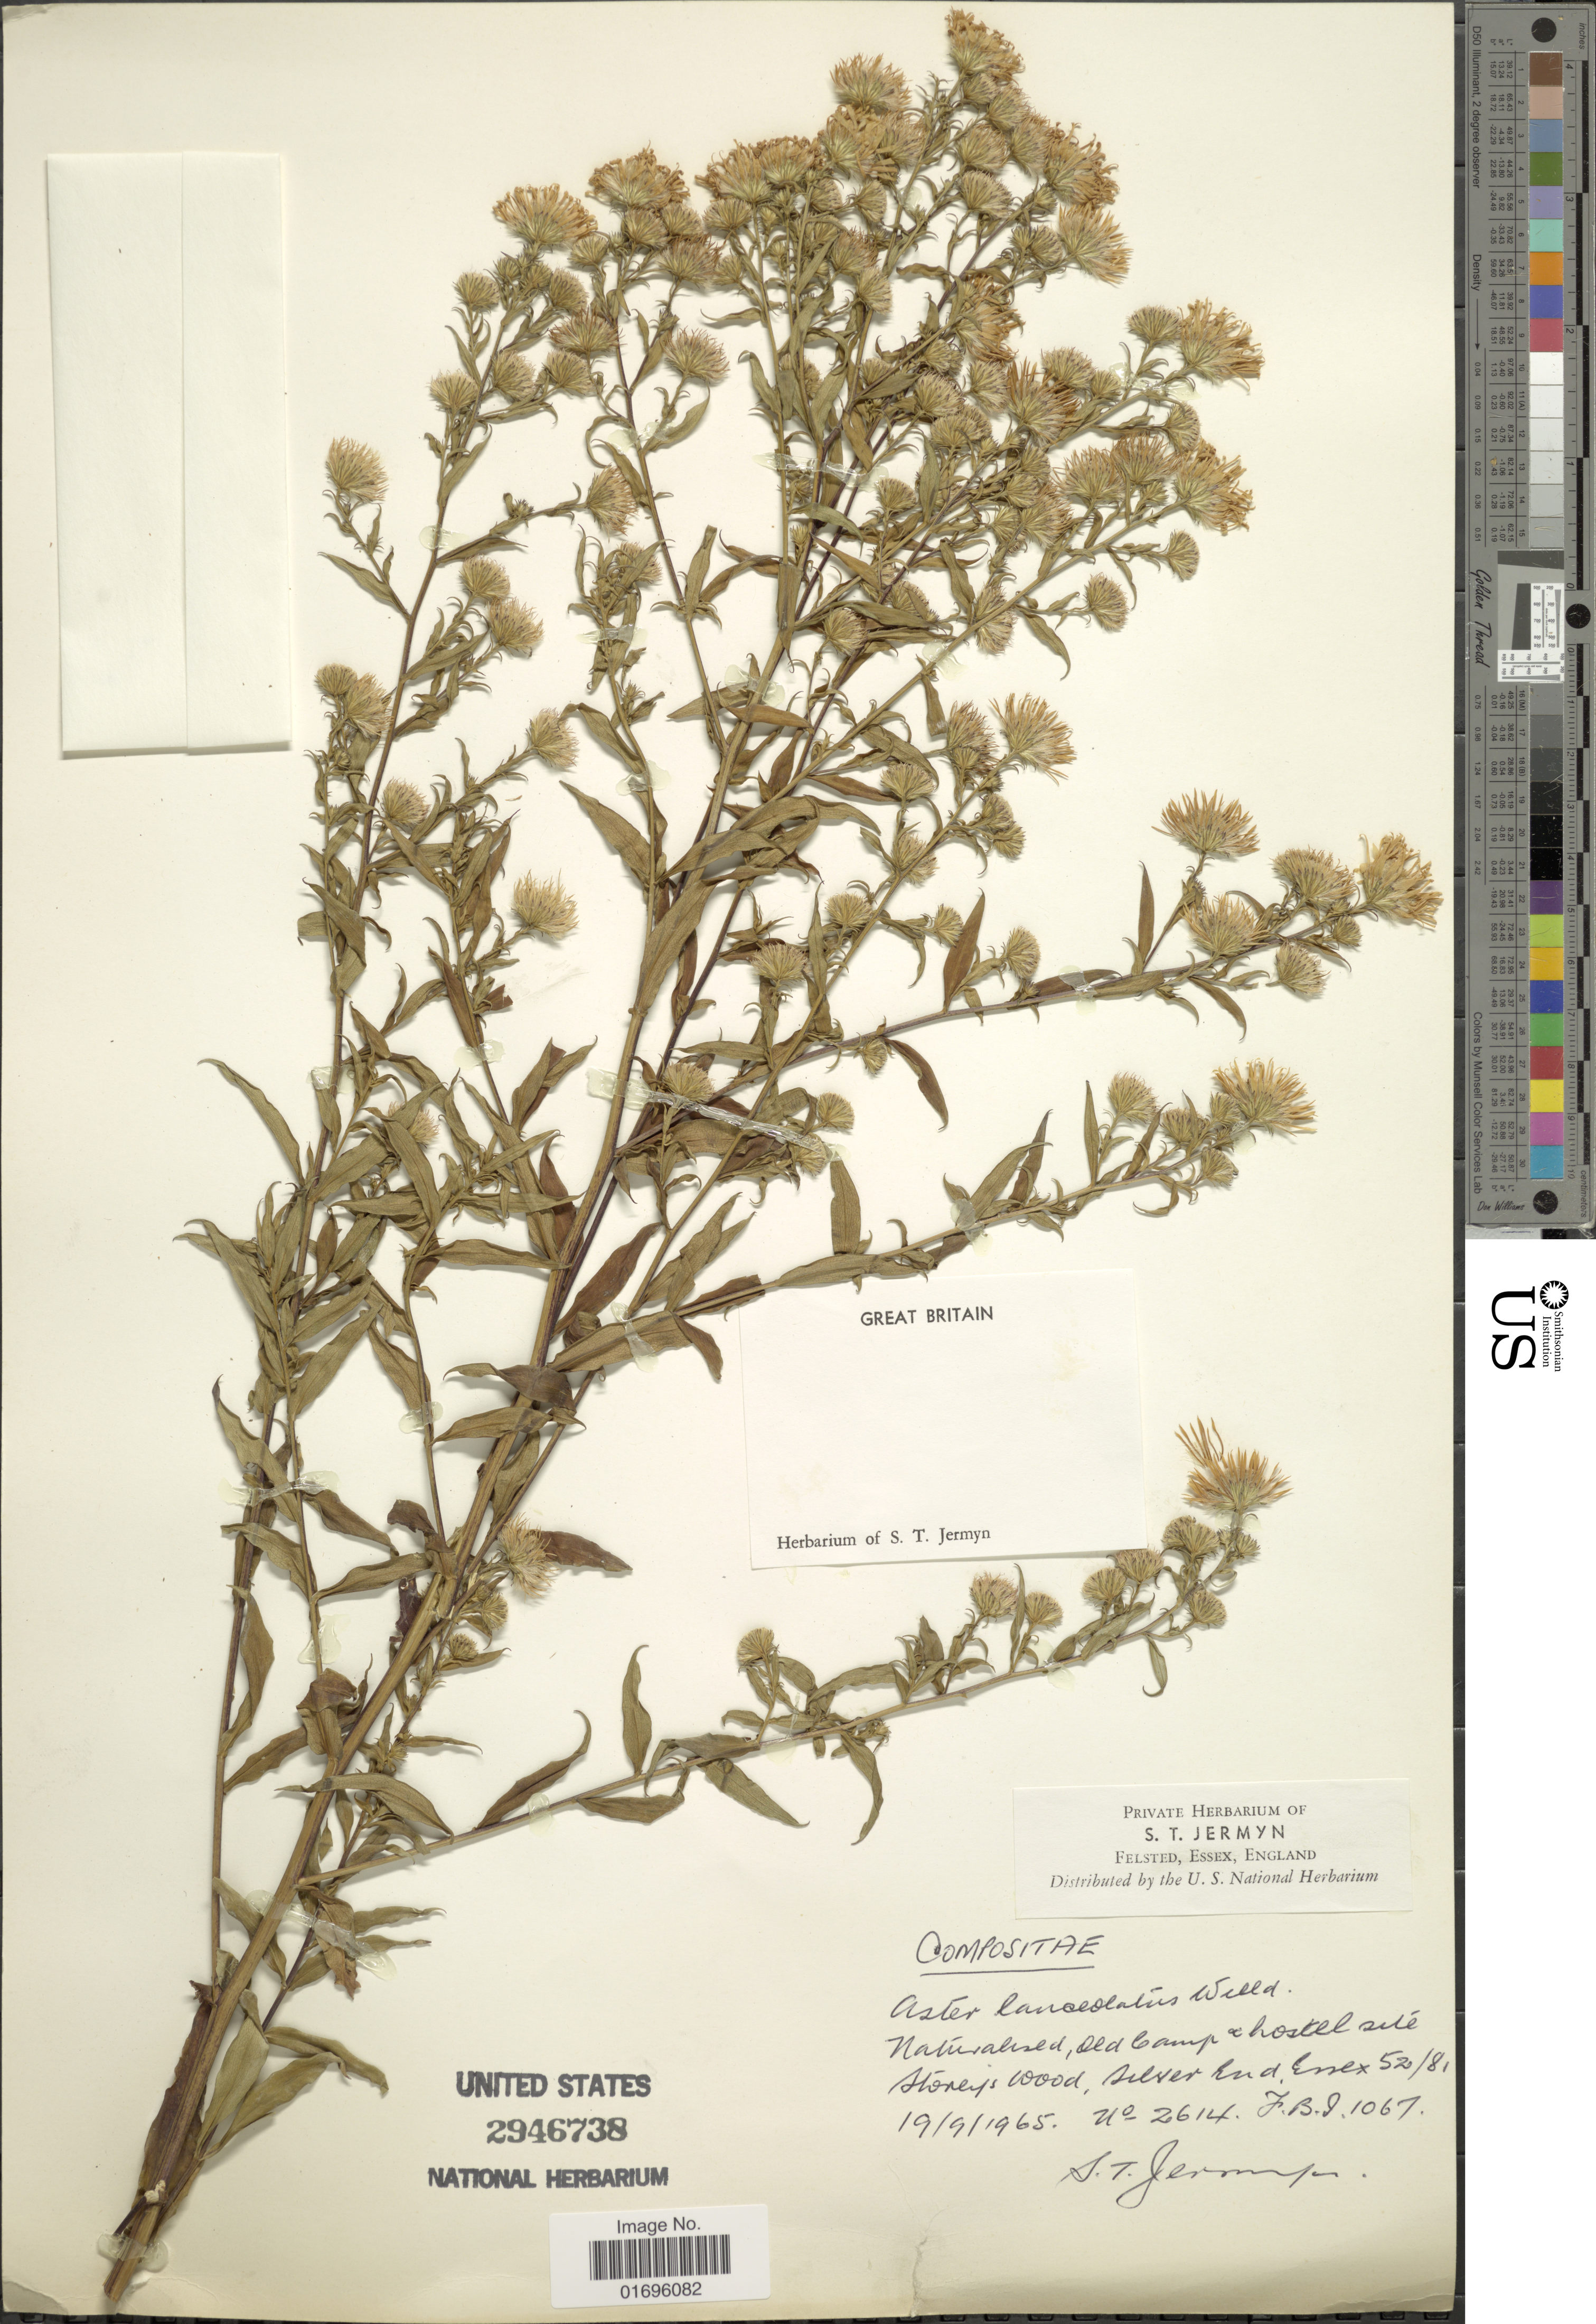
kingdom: Plantae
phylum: Tracheophyta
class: Magnoliopsida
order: Asterales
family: Asteraceae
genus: Aster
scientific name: Aster lanceolatus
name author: Willd.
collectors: S. Jermyn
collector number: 2614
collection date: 1965-09-19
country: United Kingdom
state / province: England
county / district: Essex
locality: Naturalised, Old Camp & hostel site Stoneys Wood, Silver End. Essex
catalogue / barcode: US 2946738